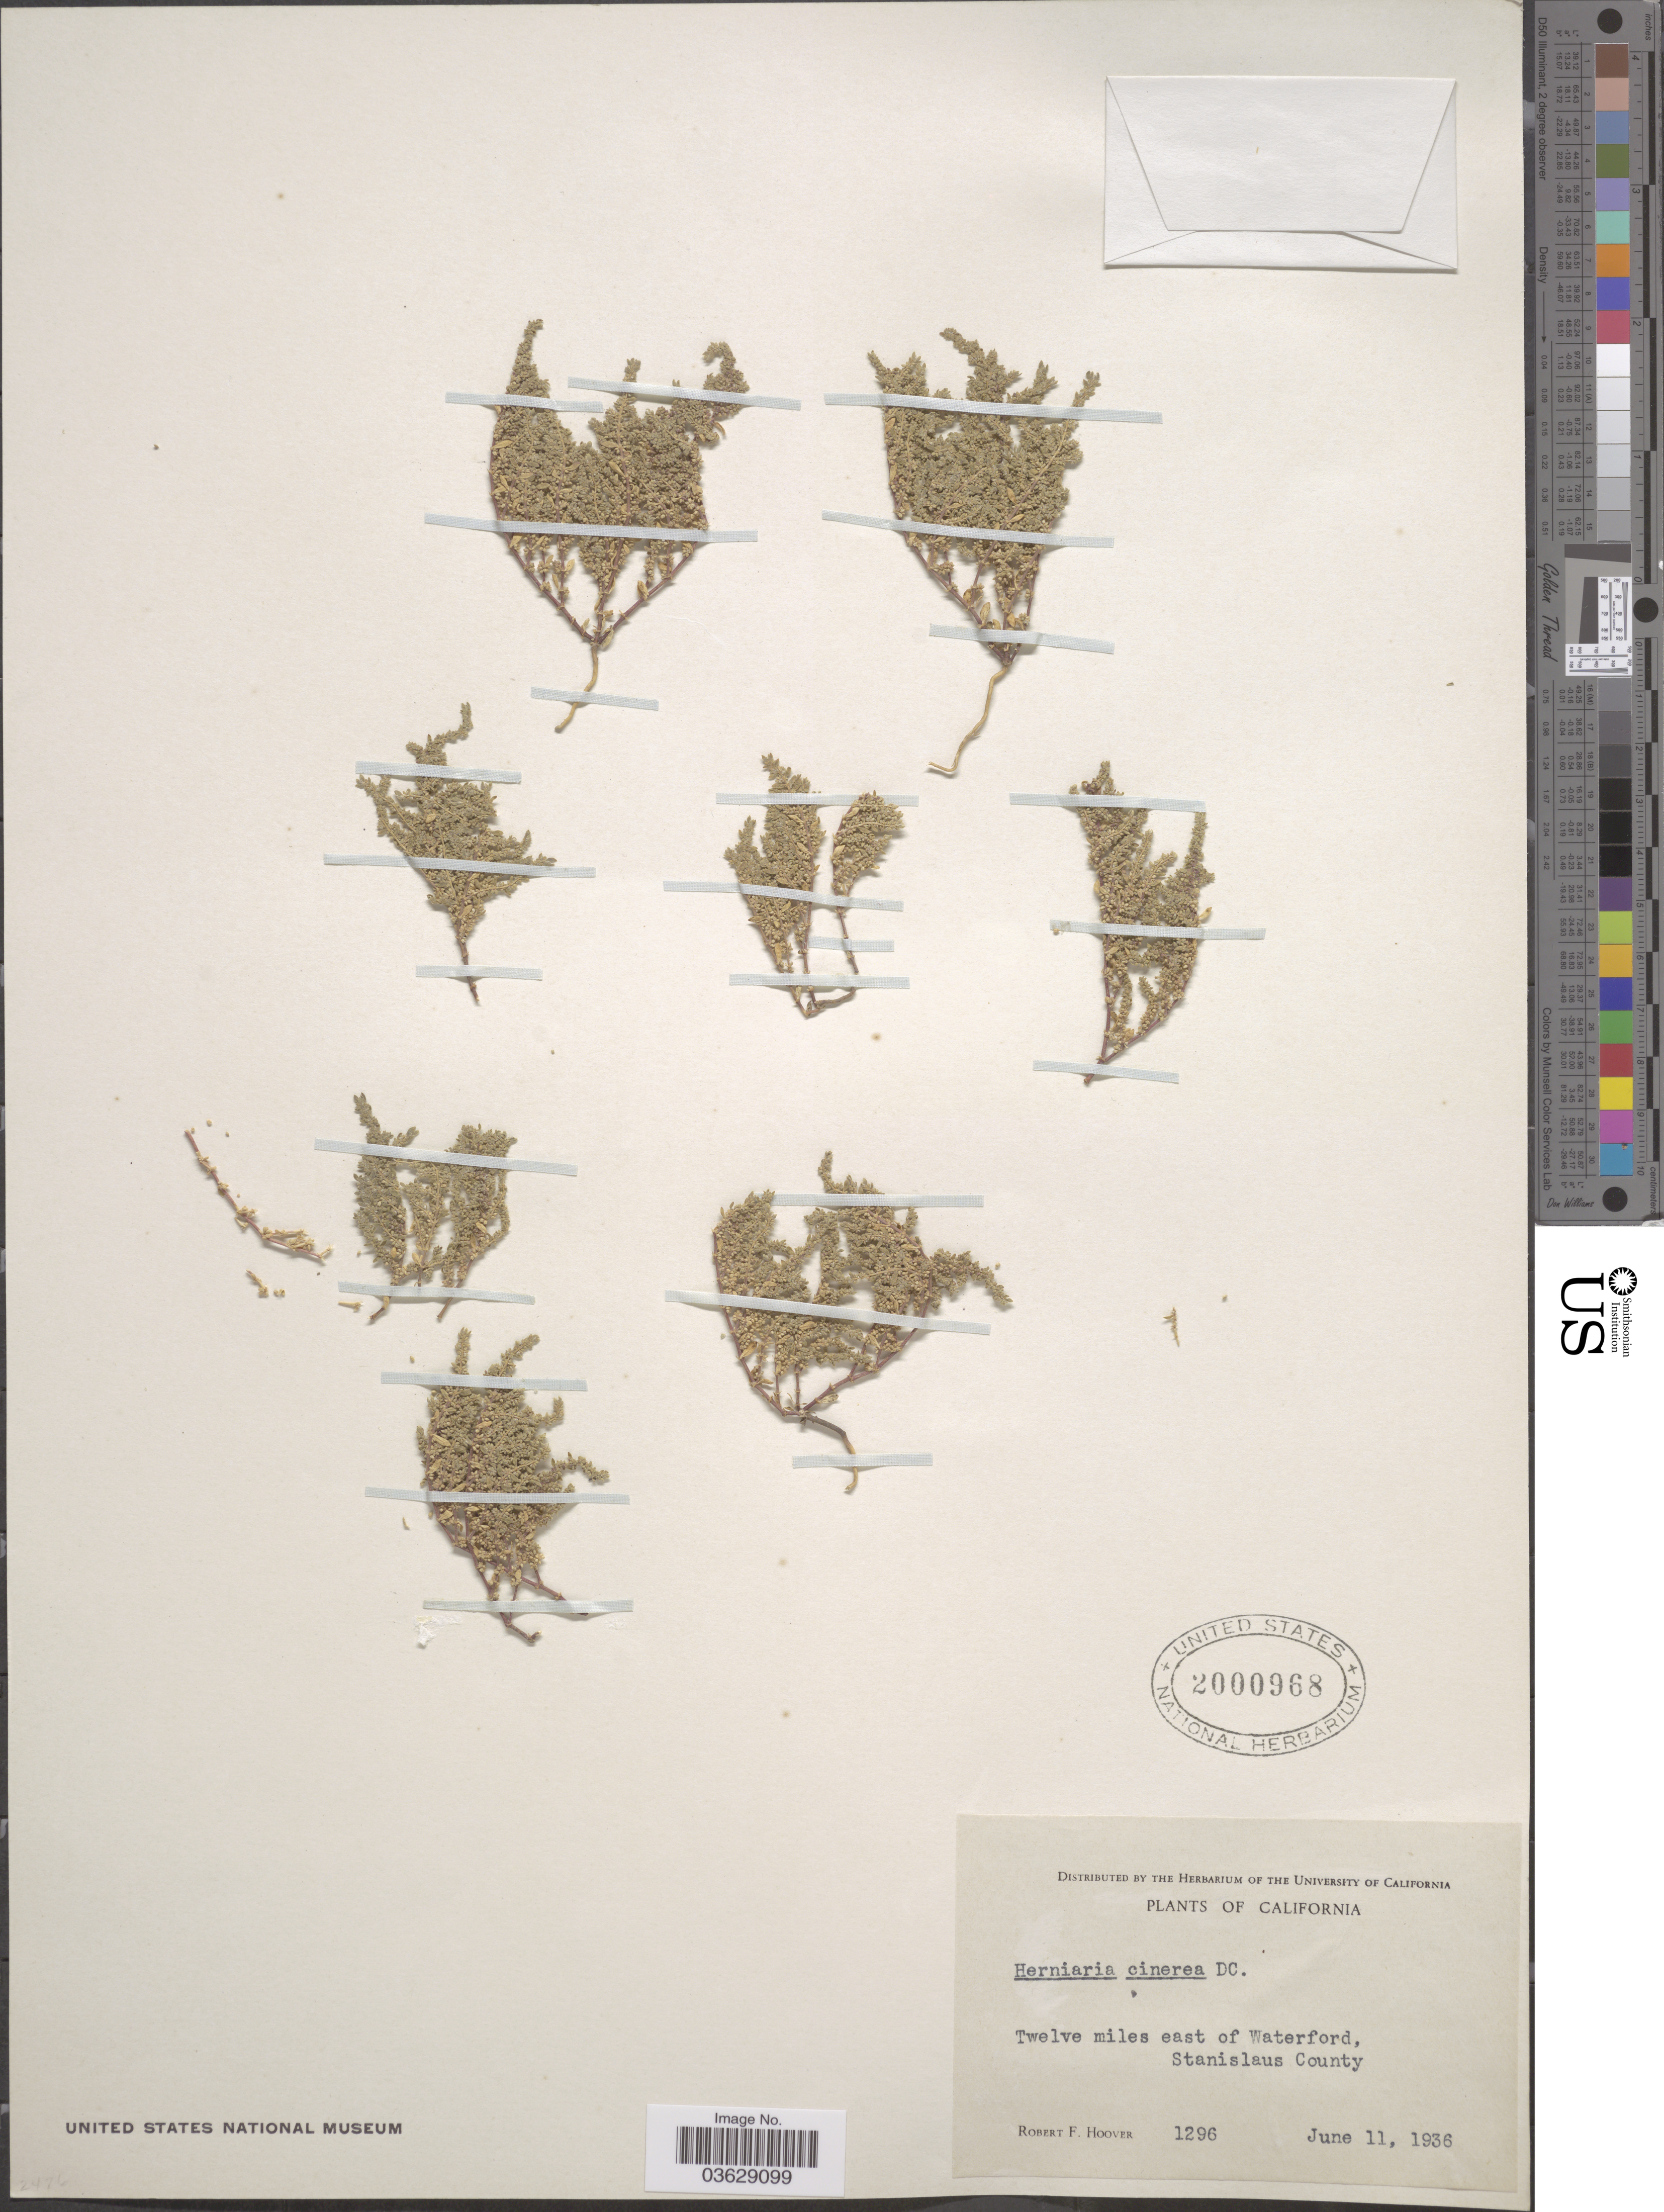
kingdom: Plantae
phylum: Tracheophyta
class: Magnoliopsida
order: Caryophyllales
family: Caryophyllaceae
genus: Herniaria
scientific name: Herniaria cinerea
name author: DC.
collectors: R. F. Hoover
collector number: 1296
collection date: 1936-06-11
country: United States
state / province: California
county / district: Stanislaus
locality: Twelve miles east of Waterford, Stanislaus County.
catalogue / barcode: US 2000968